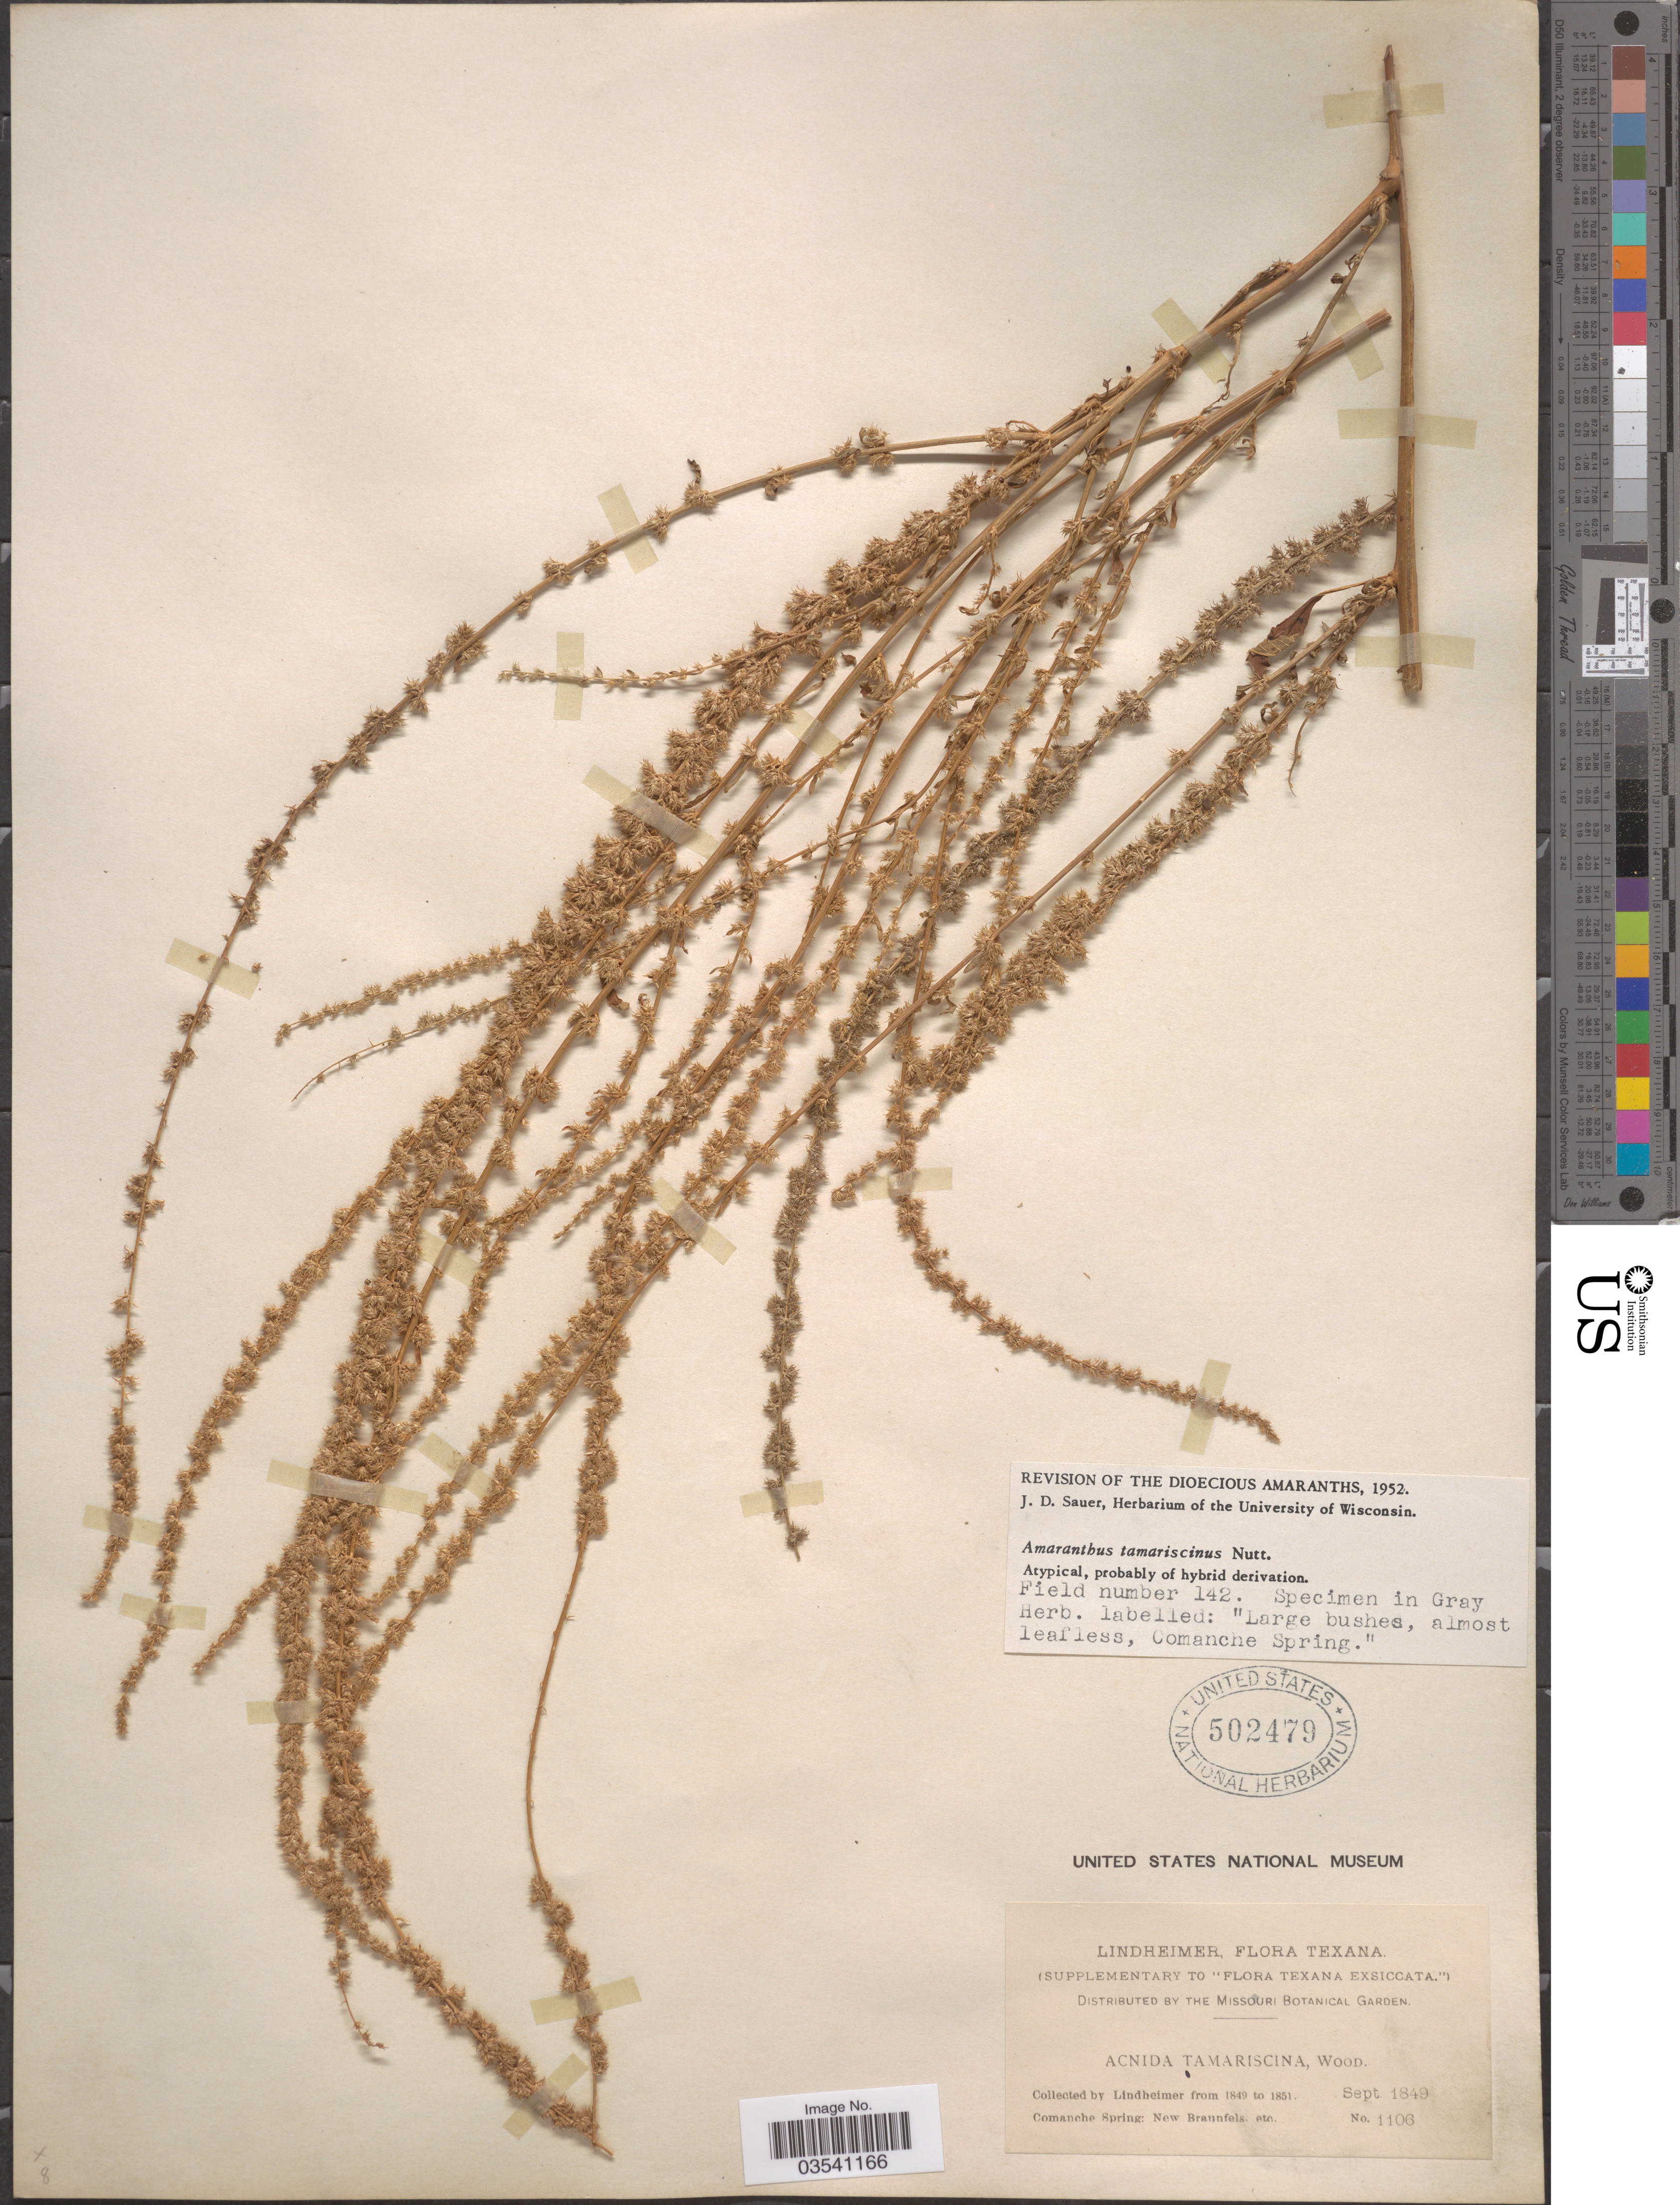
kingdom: Plantae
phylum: Tracheophyta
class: Magnoliopsida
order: Caryophyllales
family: Amaranthaceae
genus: Amaranthus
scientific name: Amaranthus tamariscinus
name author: Nutt.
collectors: -. Lindheimer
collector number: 1106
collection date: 1849-09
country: United States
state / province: Texas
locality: Comanche Spring: New Braunfels. etc.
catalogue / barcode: US 502479